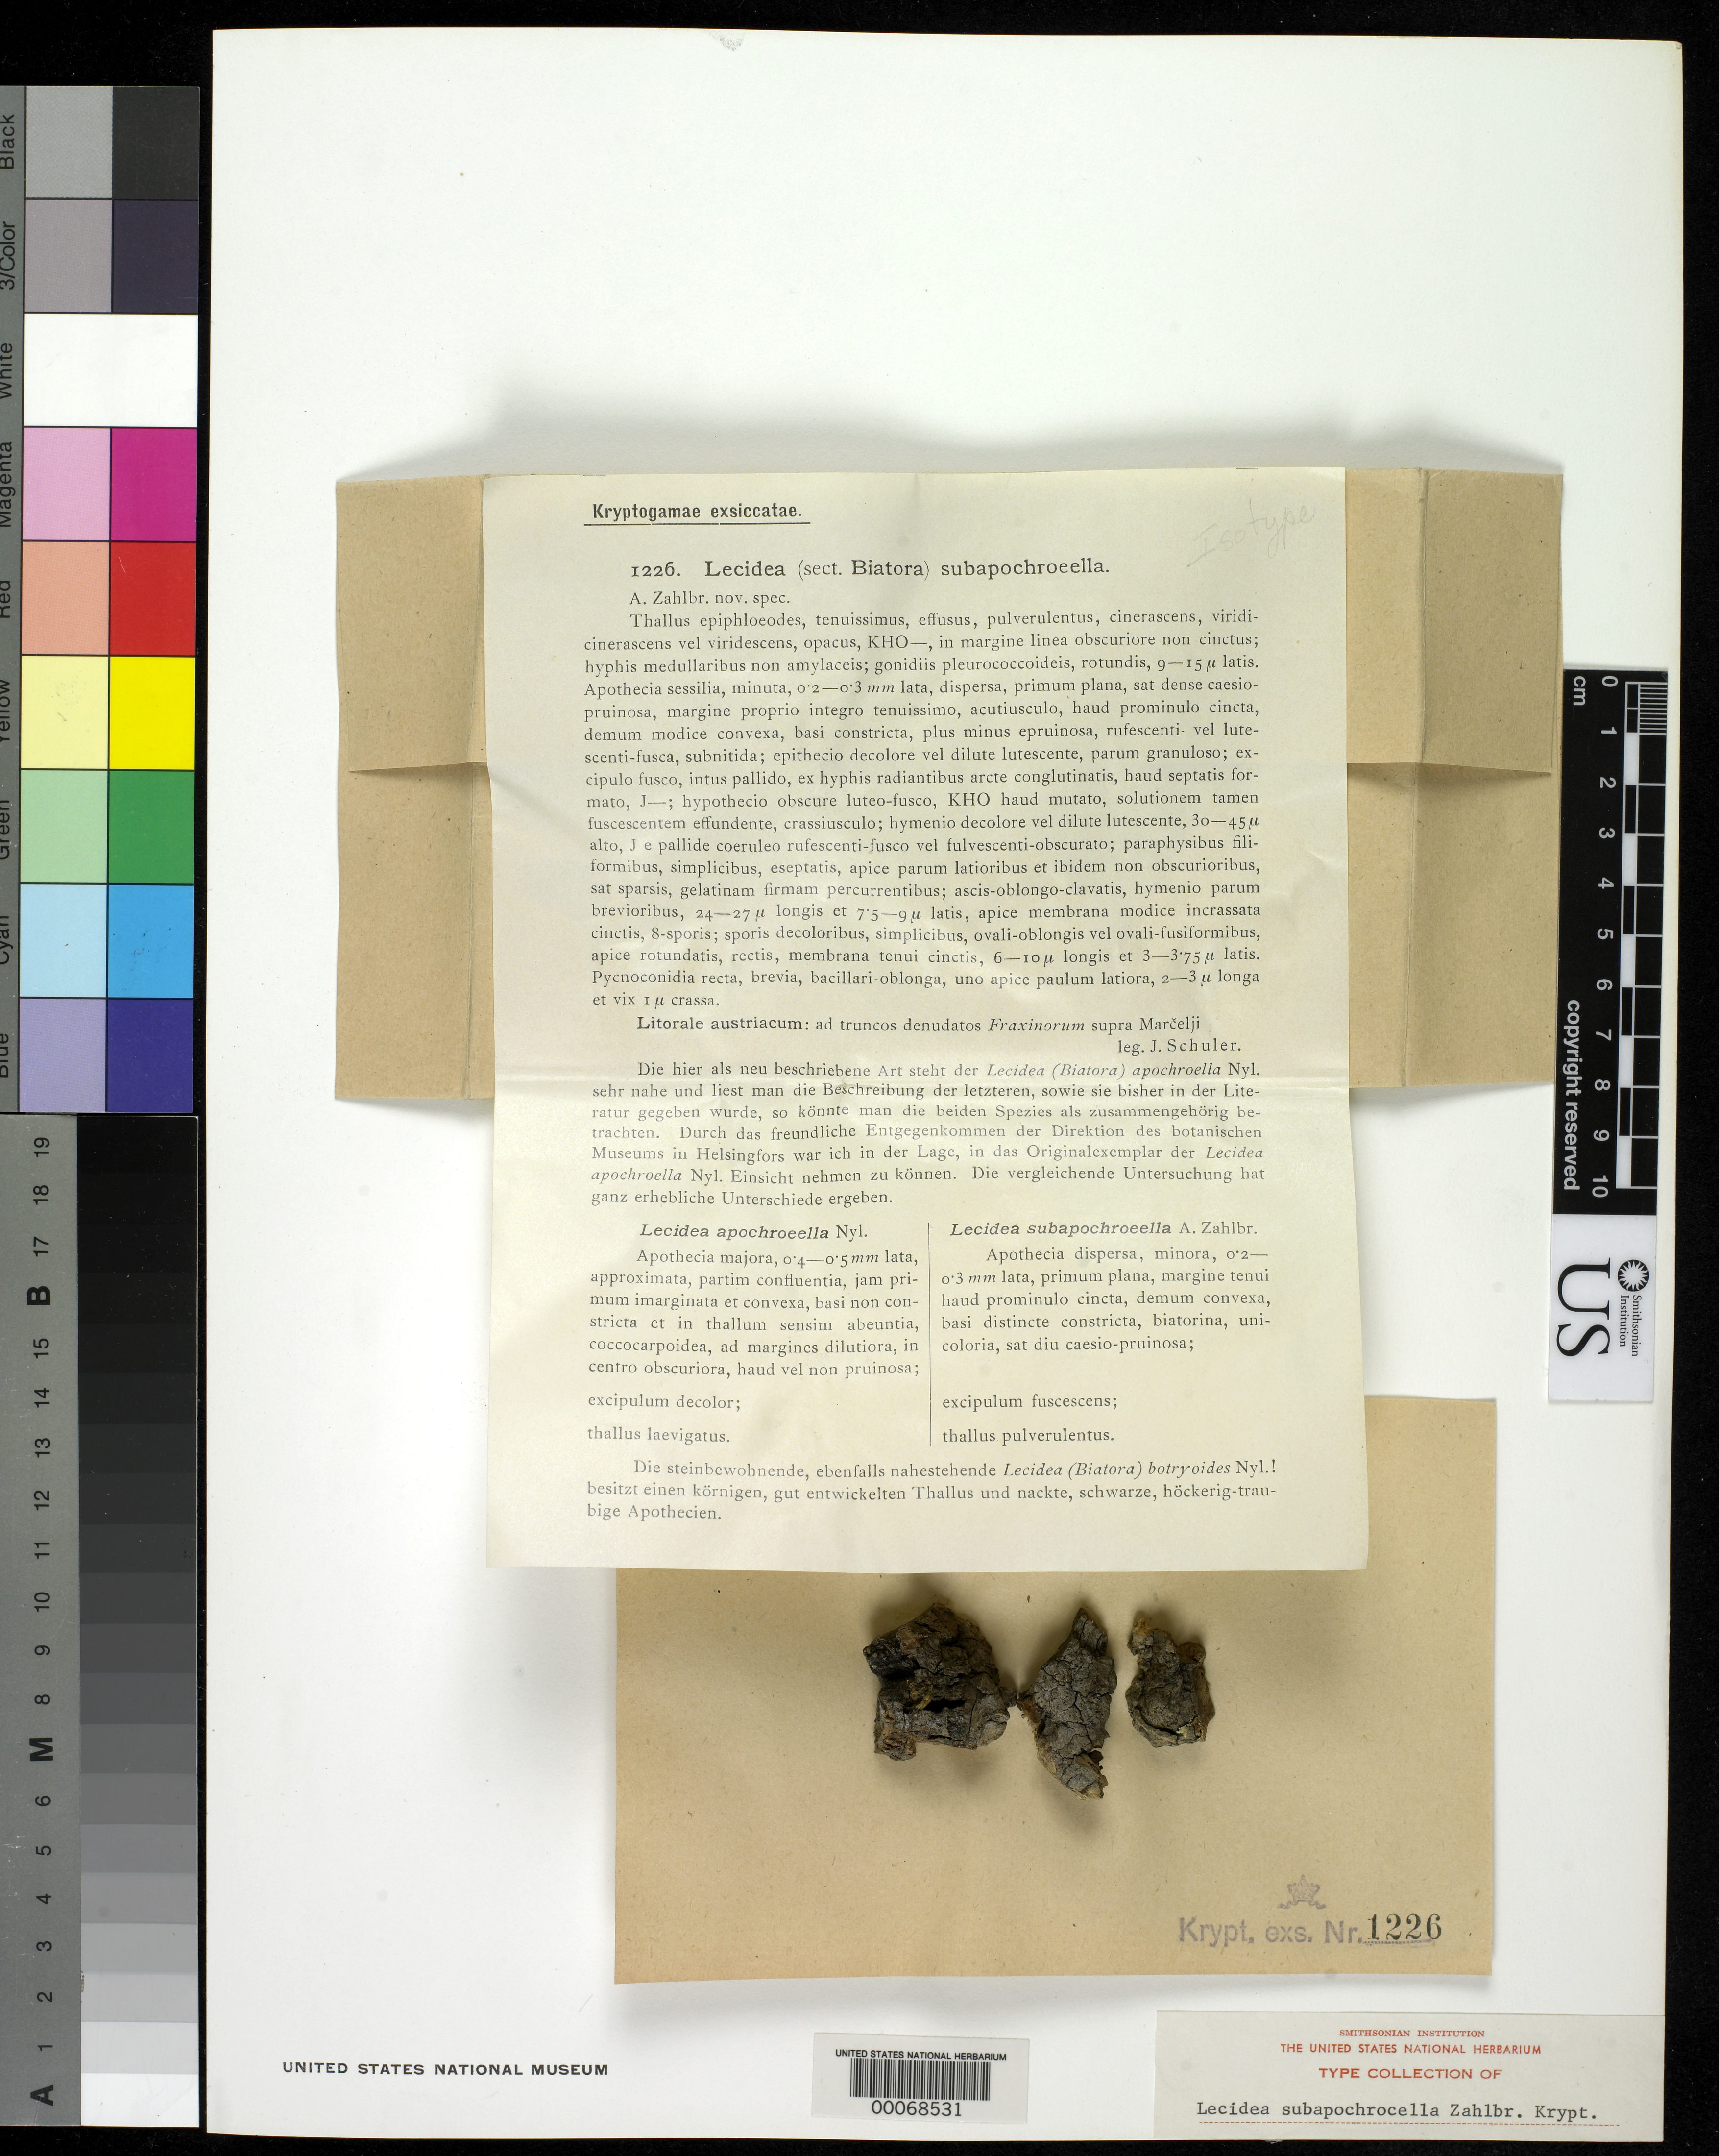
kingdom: Fungi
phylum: Ascomycota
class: Lecanoromycetes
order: Lecideales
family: Lecideaceae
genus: Lecidea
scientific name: Lecidea subapochrocella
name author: Zahlbr.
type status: Isotype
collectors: J. Schuler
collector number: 1226 (Krypt. Exs.)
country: Austria